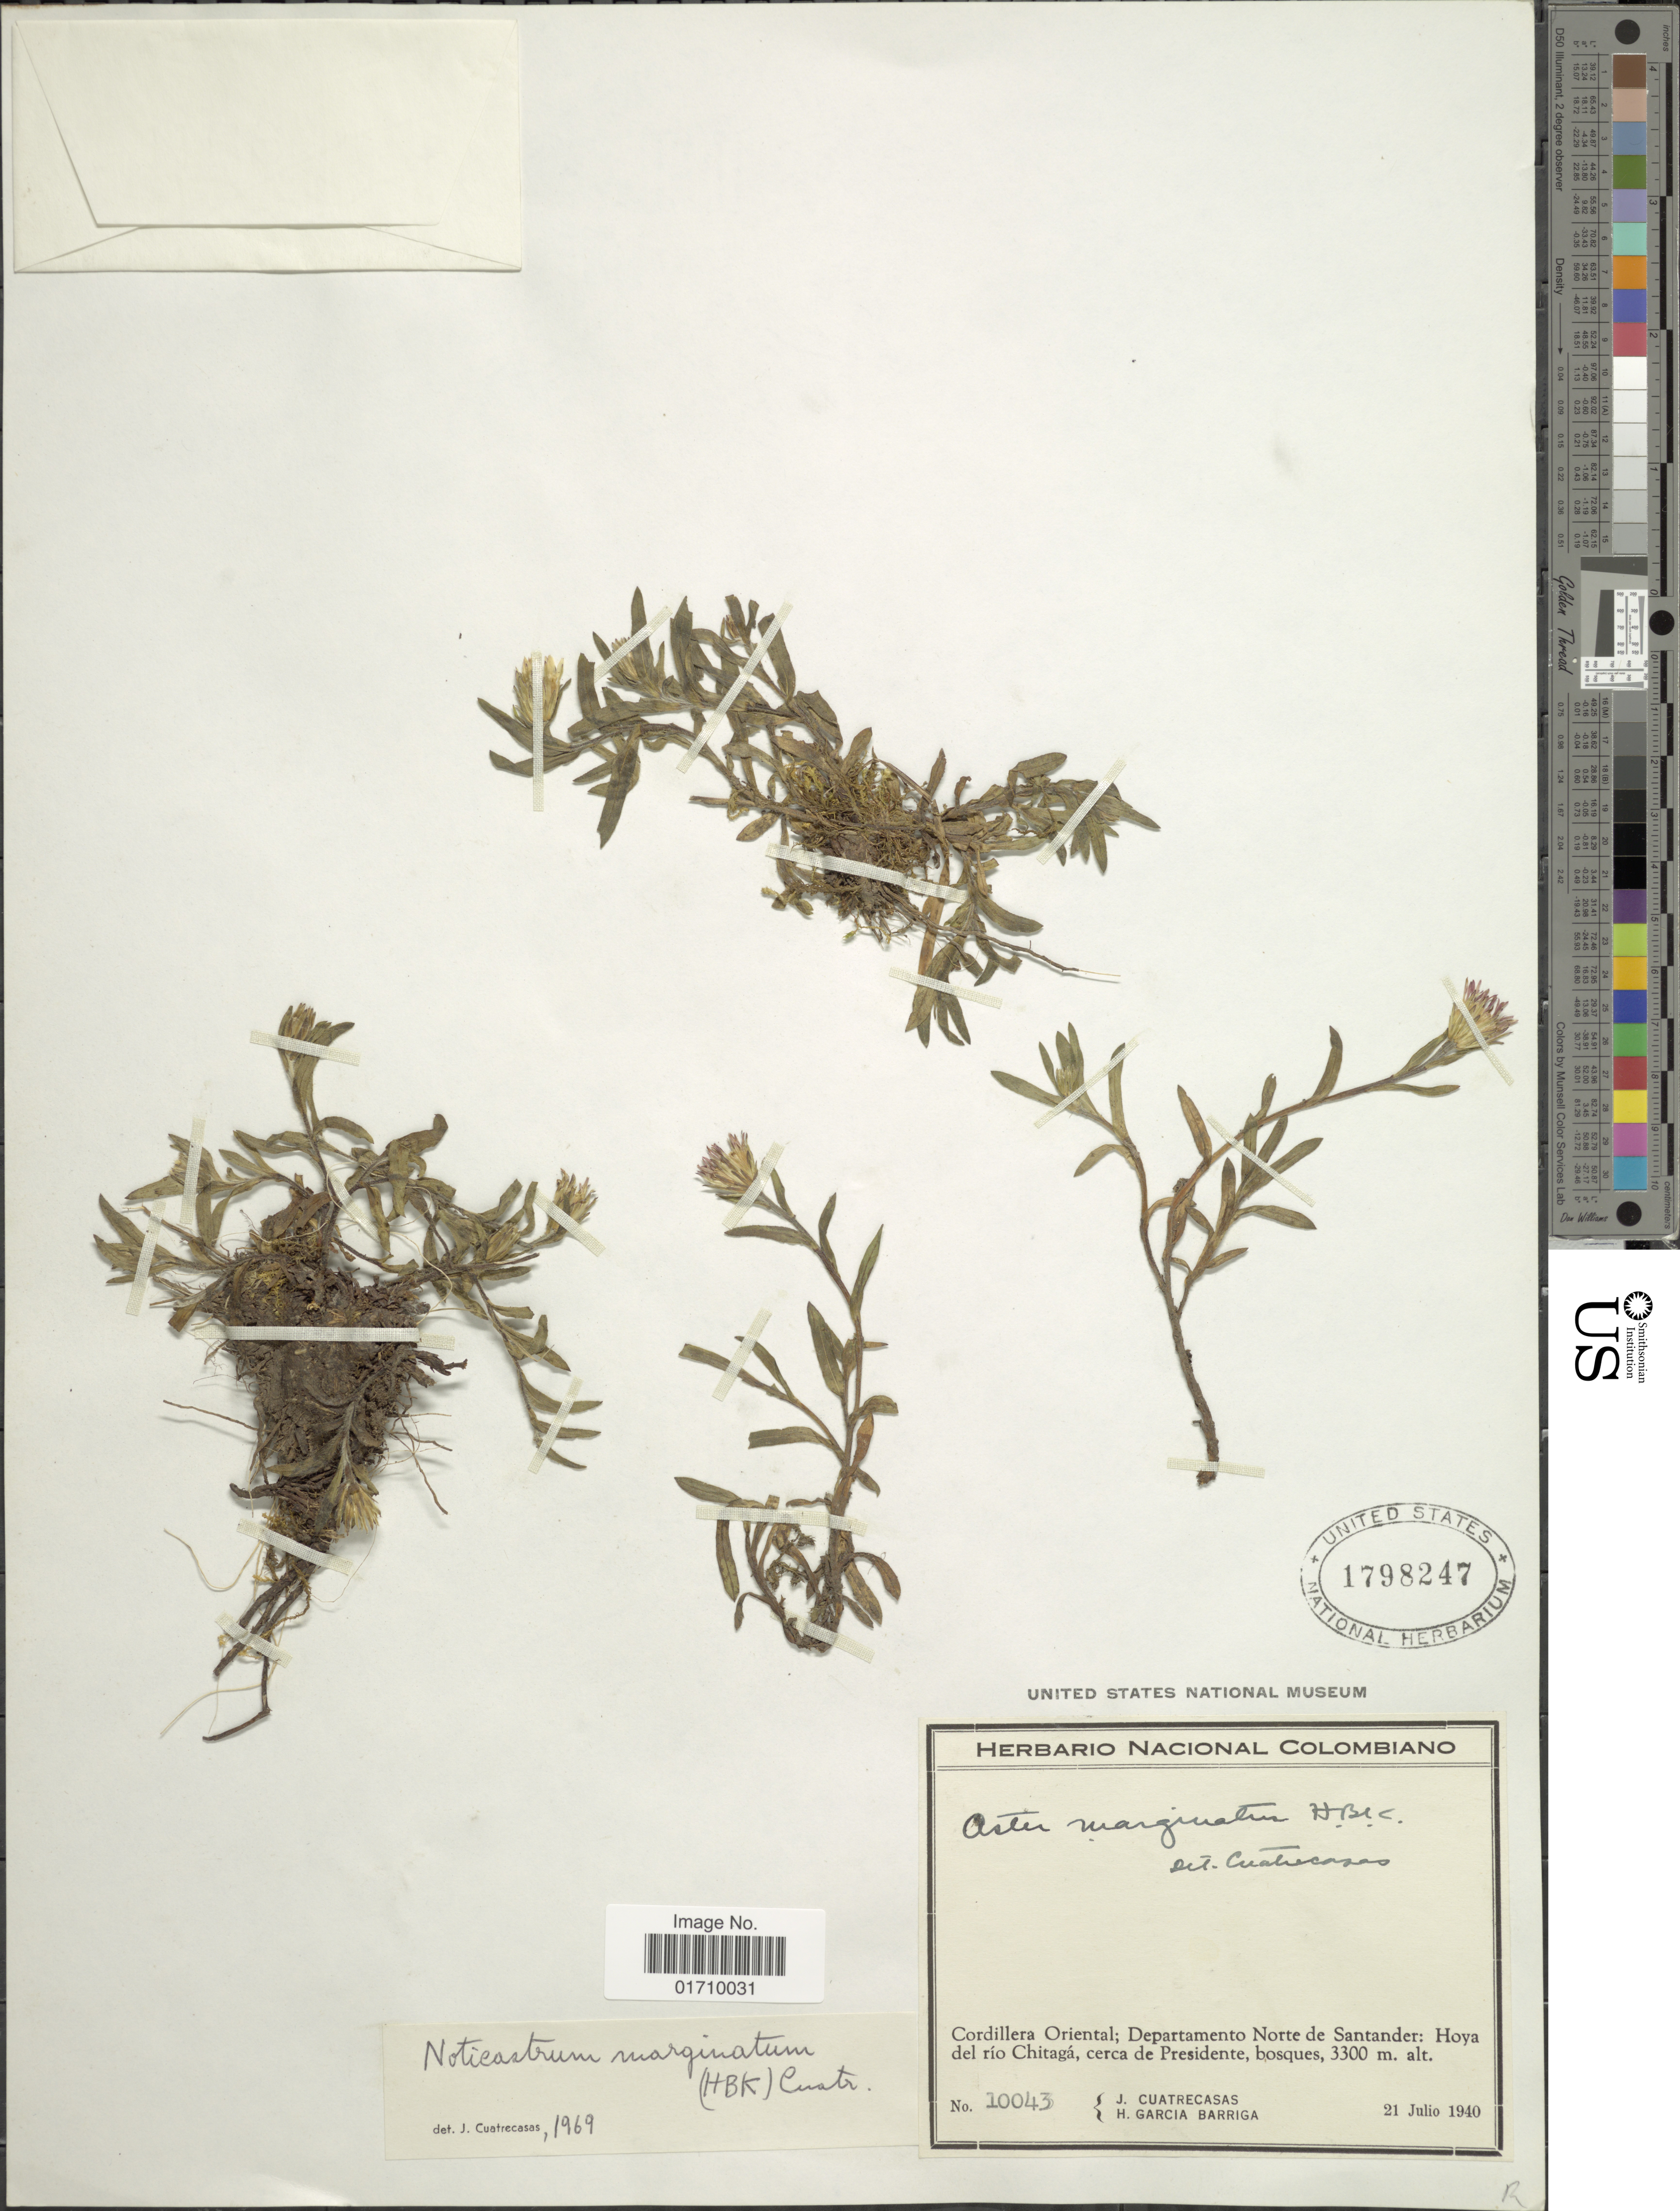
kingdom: Plantae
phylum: Tracheophyta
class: Magnoliopsida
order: Asterales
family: Asteraceae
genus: Noticastrum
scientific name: Noticastrum marginatum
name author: (Kunth) Cuatrec.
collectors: J. Cuatrecasas & H. García Barriga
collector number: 10043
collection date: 1940-07-21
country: Colombia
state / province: Norte de Santander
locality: Cordillera Oriental, Hoya del rio Chitaga, cerca de Presidente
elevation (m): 3300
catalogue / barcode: US 1798247